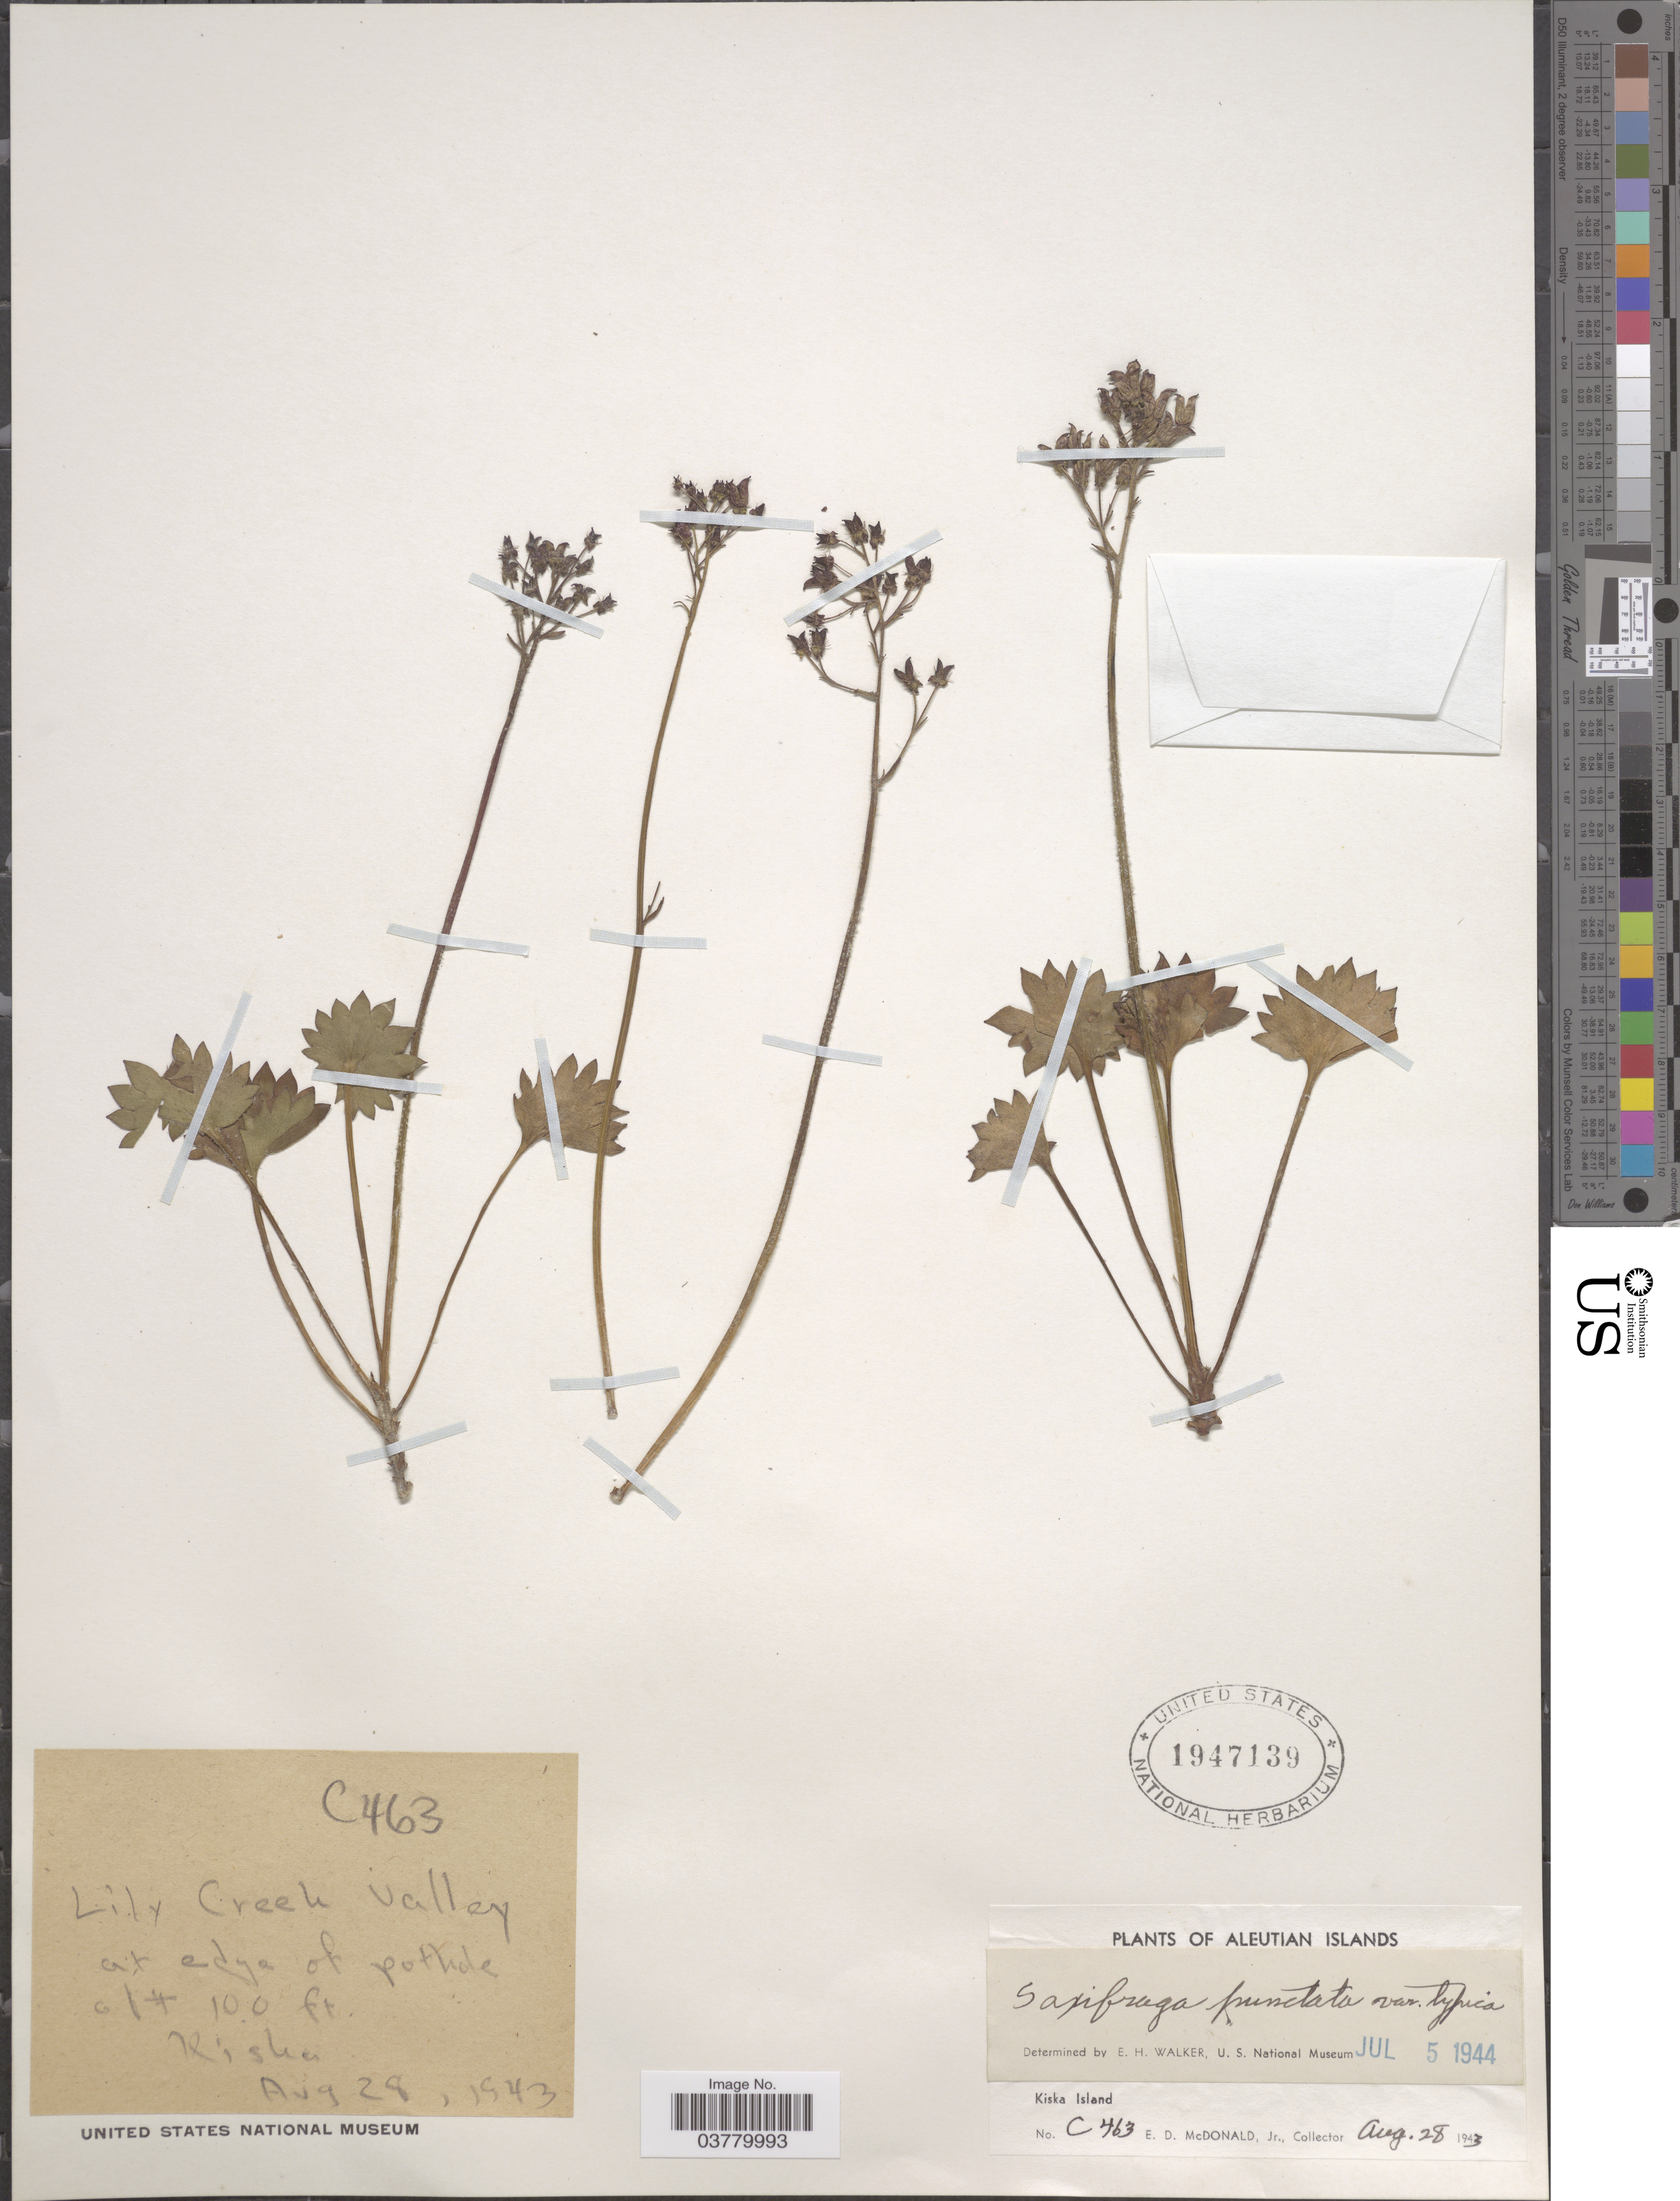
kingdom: Plantae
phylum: Tracheophyta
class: Magnoliopsida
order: Saxifragales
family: Saxifragaceae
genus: Micranthes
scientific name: Micranthes nelsoniana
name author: (D. Don) Small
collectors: E. D. McDonald Jr.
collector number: C463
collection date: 1943-08-28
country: United States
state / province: Alaska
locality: Kiska Island. Lily Creek Valley at edge of pothole.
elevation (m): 30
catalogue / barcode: US 1947139